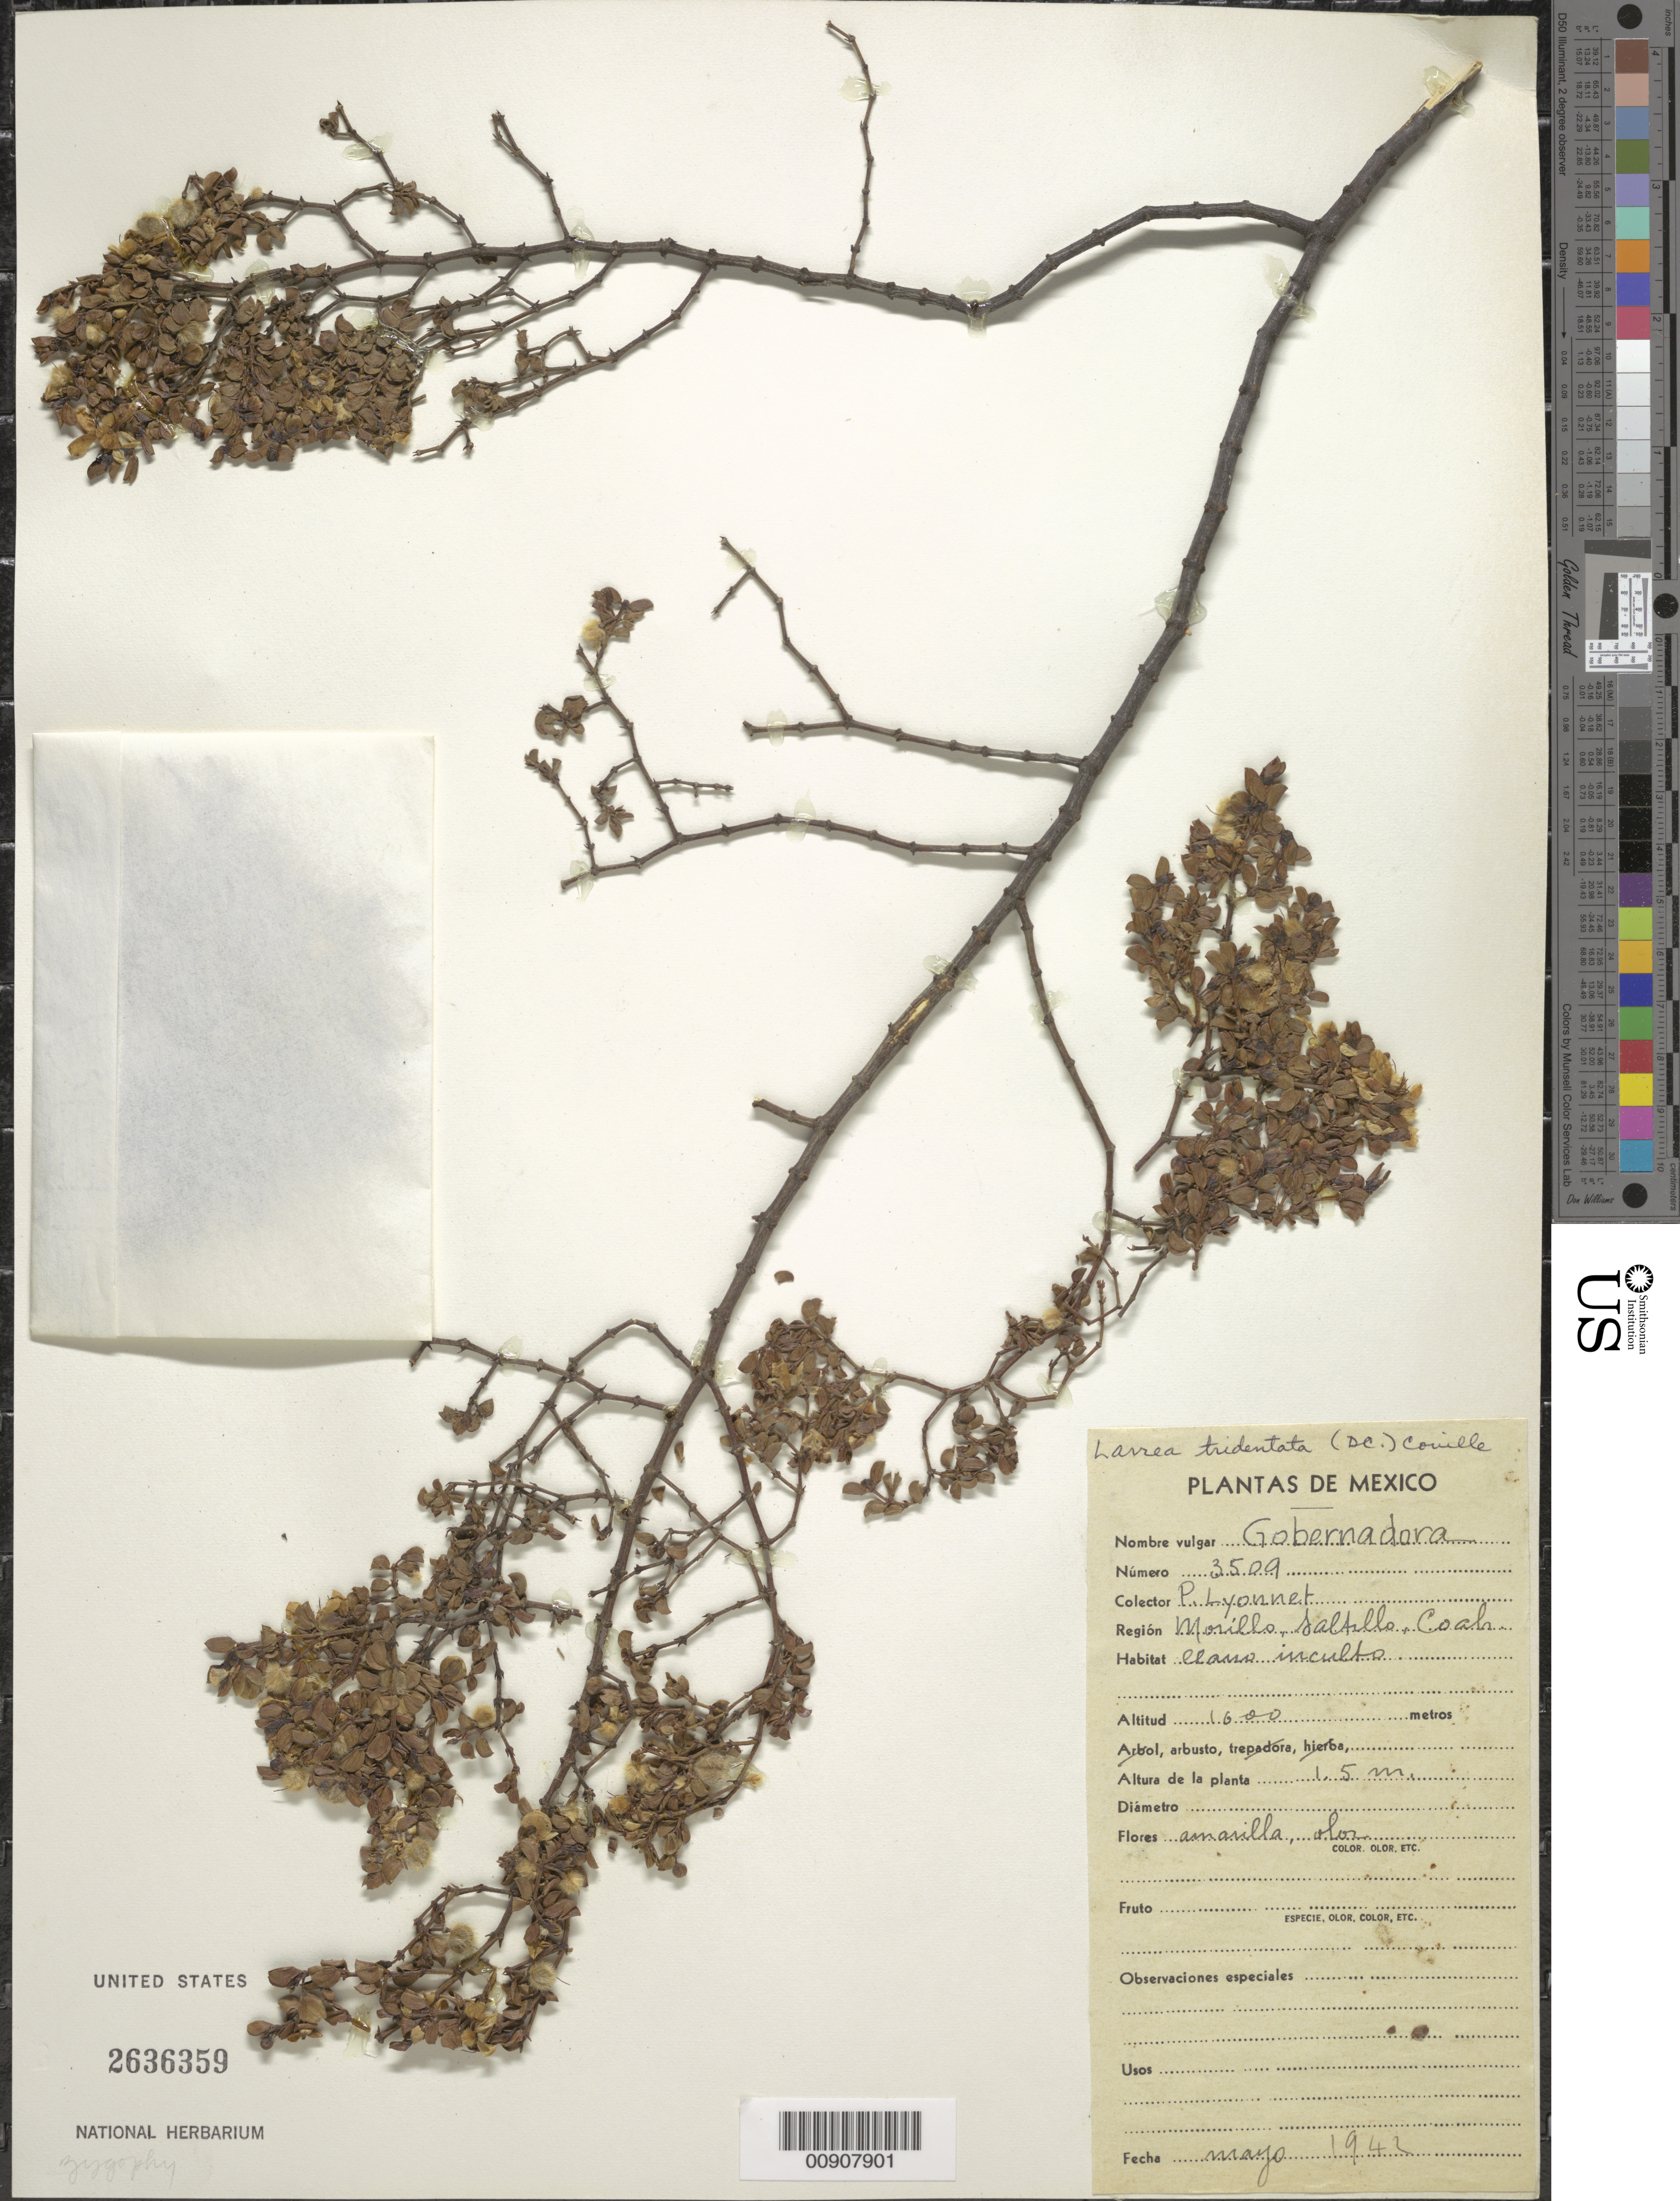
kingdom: Plantae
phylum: Tracheophyta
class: Magnoliopsida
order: Zygophyllales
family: Zygophyllaceae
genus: Larrea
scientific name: Larrea tridentata var. tridentata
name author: (Sessé & Moc. ex DC.) Coville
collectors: Bro. E. Lyonnet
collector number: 3509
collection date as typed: May 1942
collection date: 1942-05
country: Mexico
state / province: Coahuila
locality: Morillo, Saltillo, Coahuila.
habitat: Llano inculto.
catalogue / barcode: US 2636359